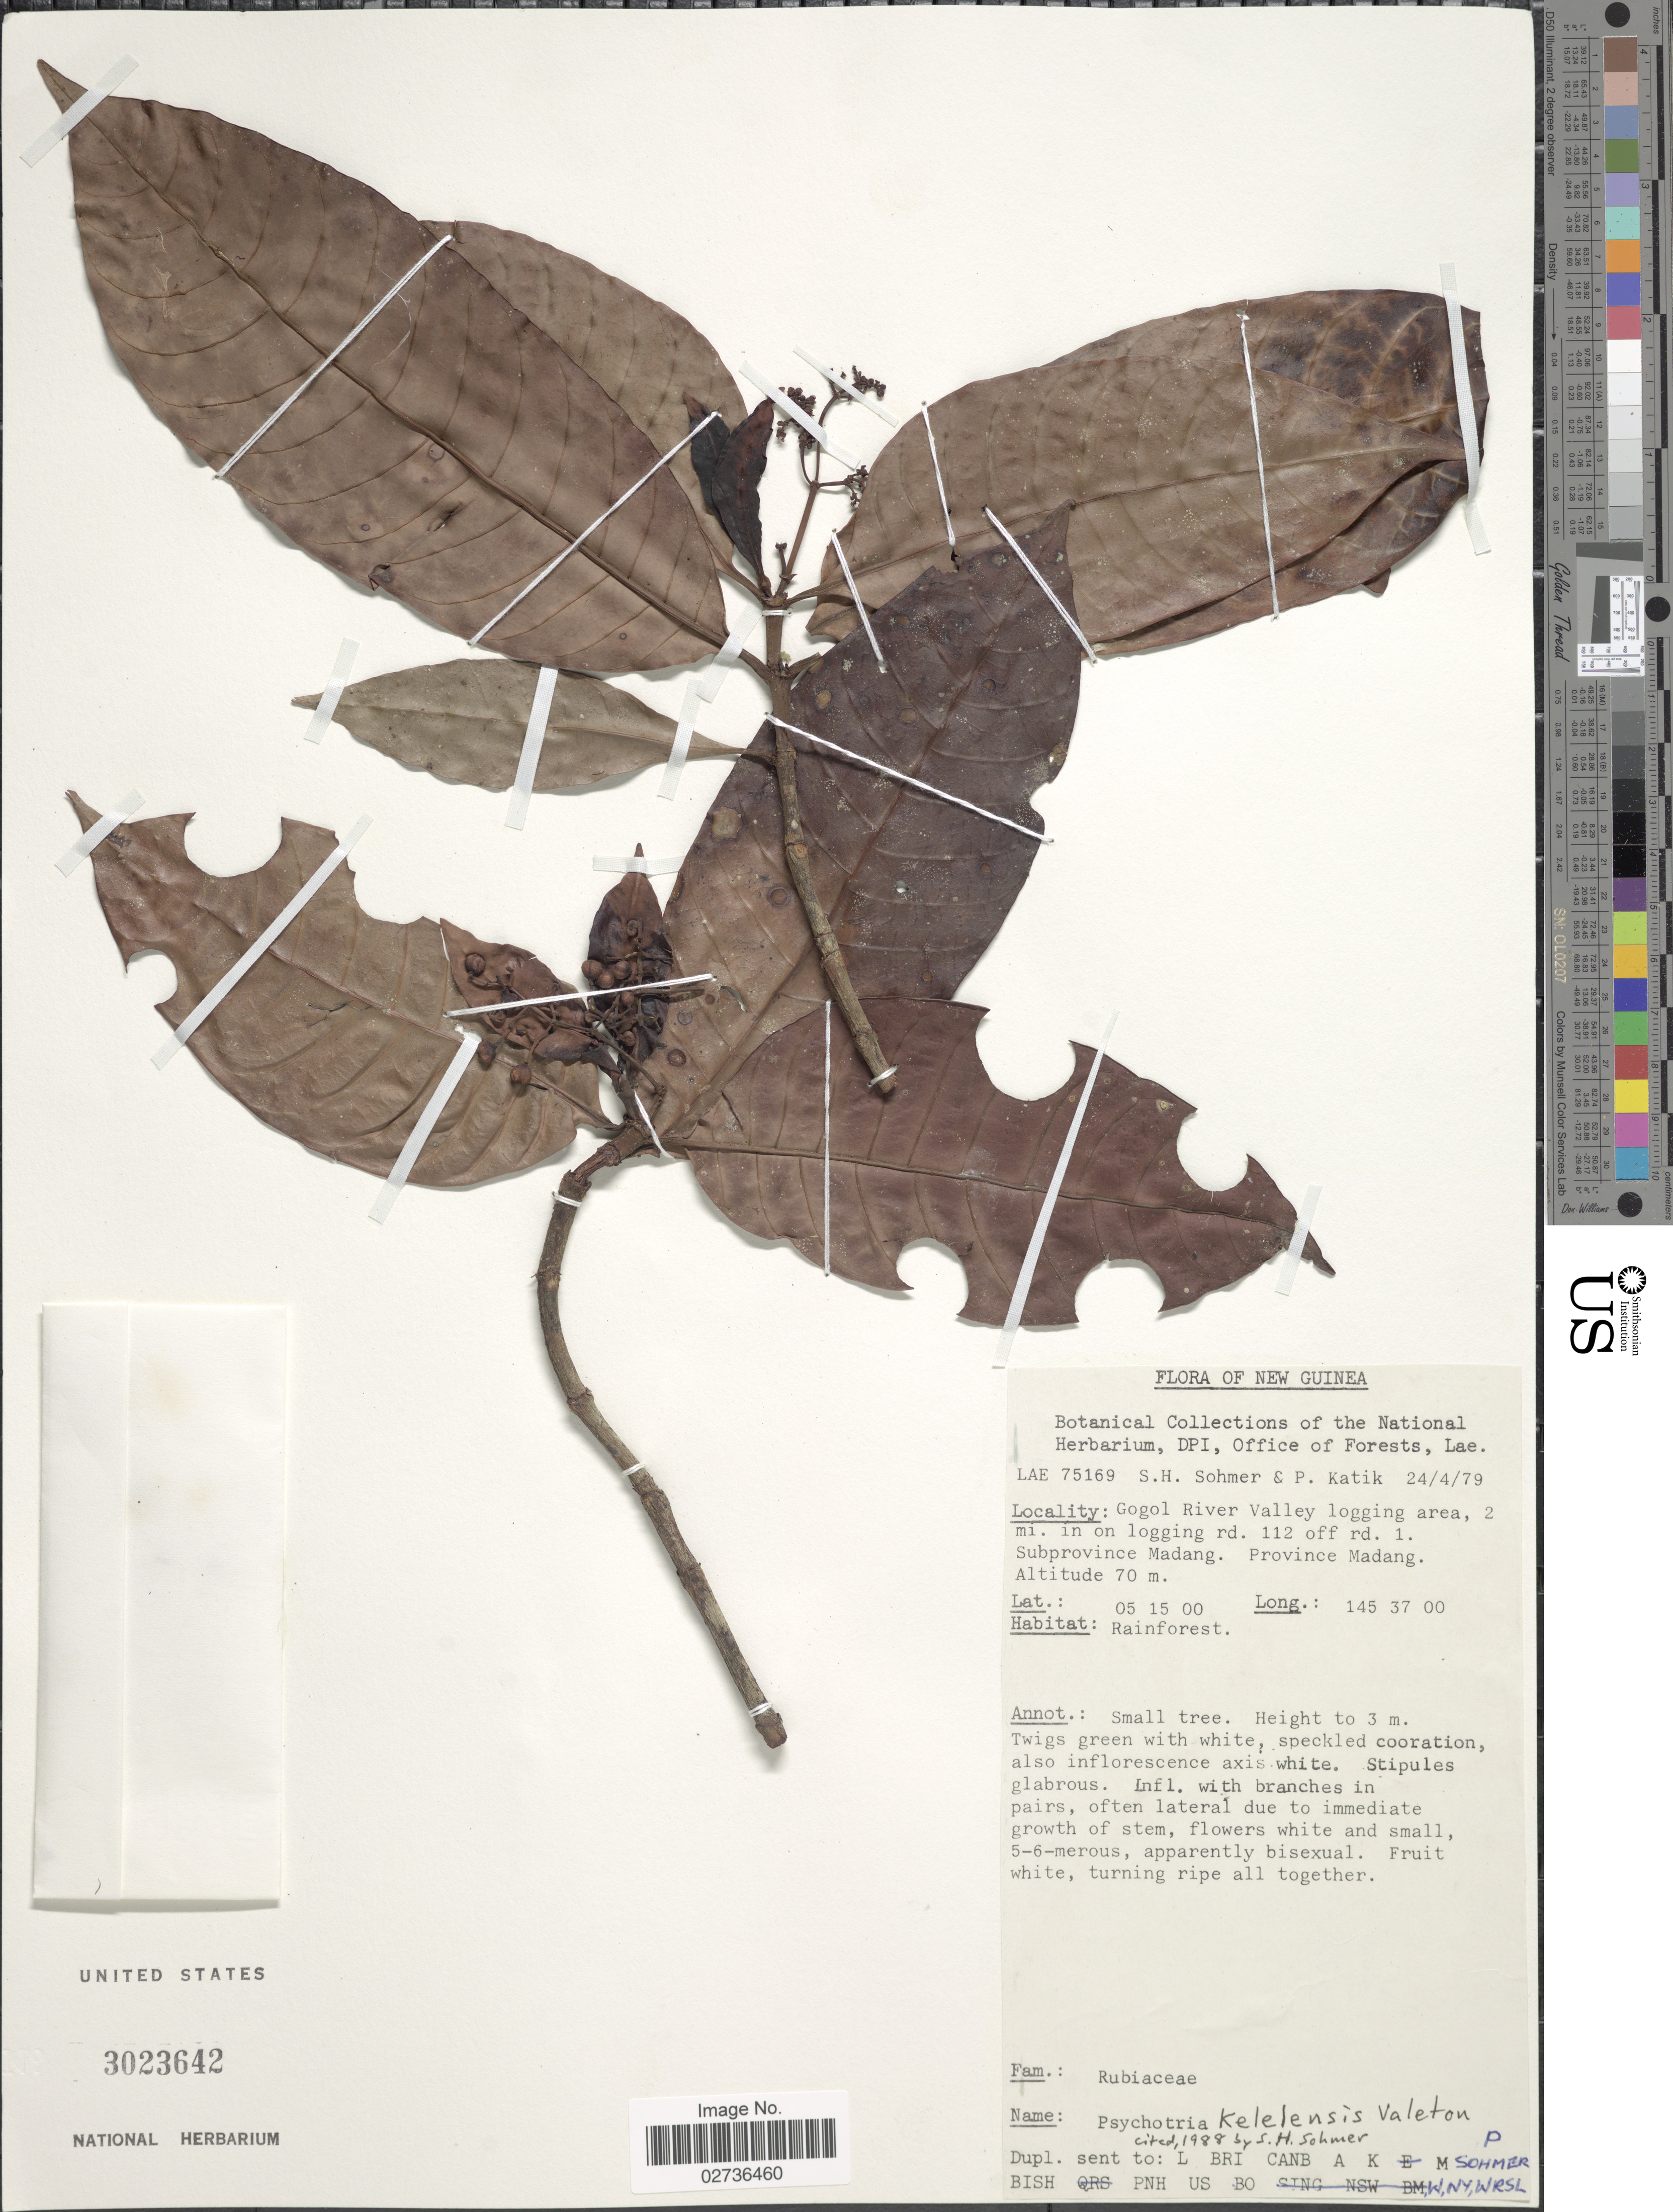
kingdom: Plantae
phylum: Tracheophyta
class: Magnoliopsida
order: Gentianales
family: Rubiaceae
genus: Psychotria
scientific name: Psychotria kelelensis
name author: Valeton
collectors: S. H. Sohmer & P. Katik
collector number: LAE 75169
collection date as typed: Transcribed d/m/y: 24/4/79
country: Papua New Guinea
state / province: Madang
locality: New Guinea, Gogol River Valley logging area, 2 mi. in on logging rd. 112 off rd. 1, Subprovince Madang, Province Madang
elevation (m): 70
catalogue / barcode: US 3023642